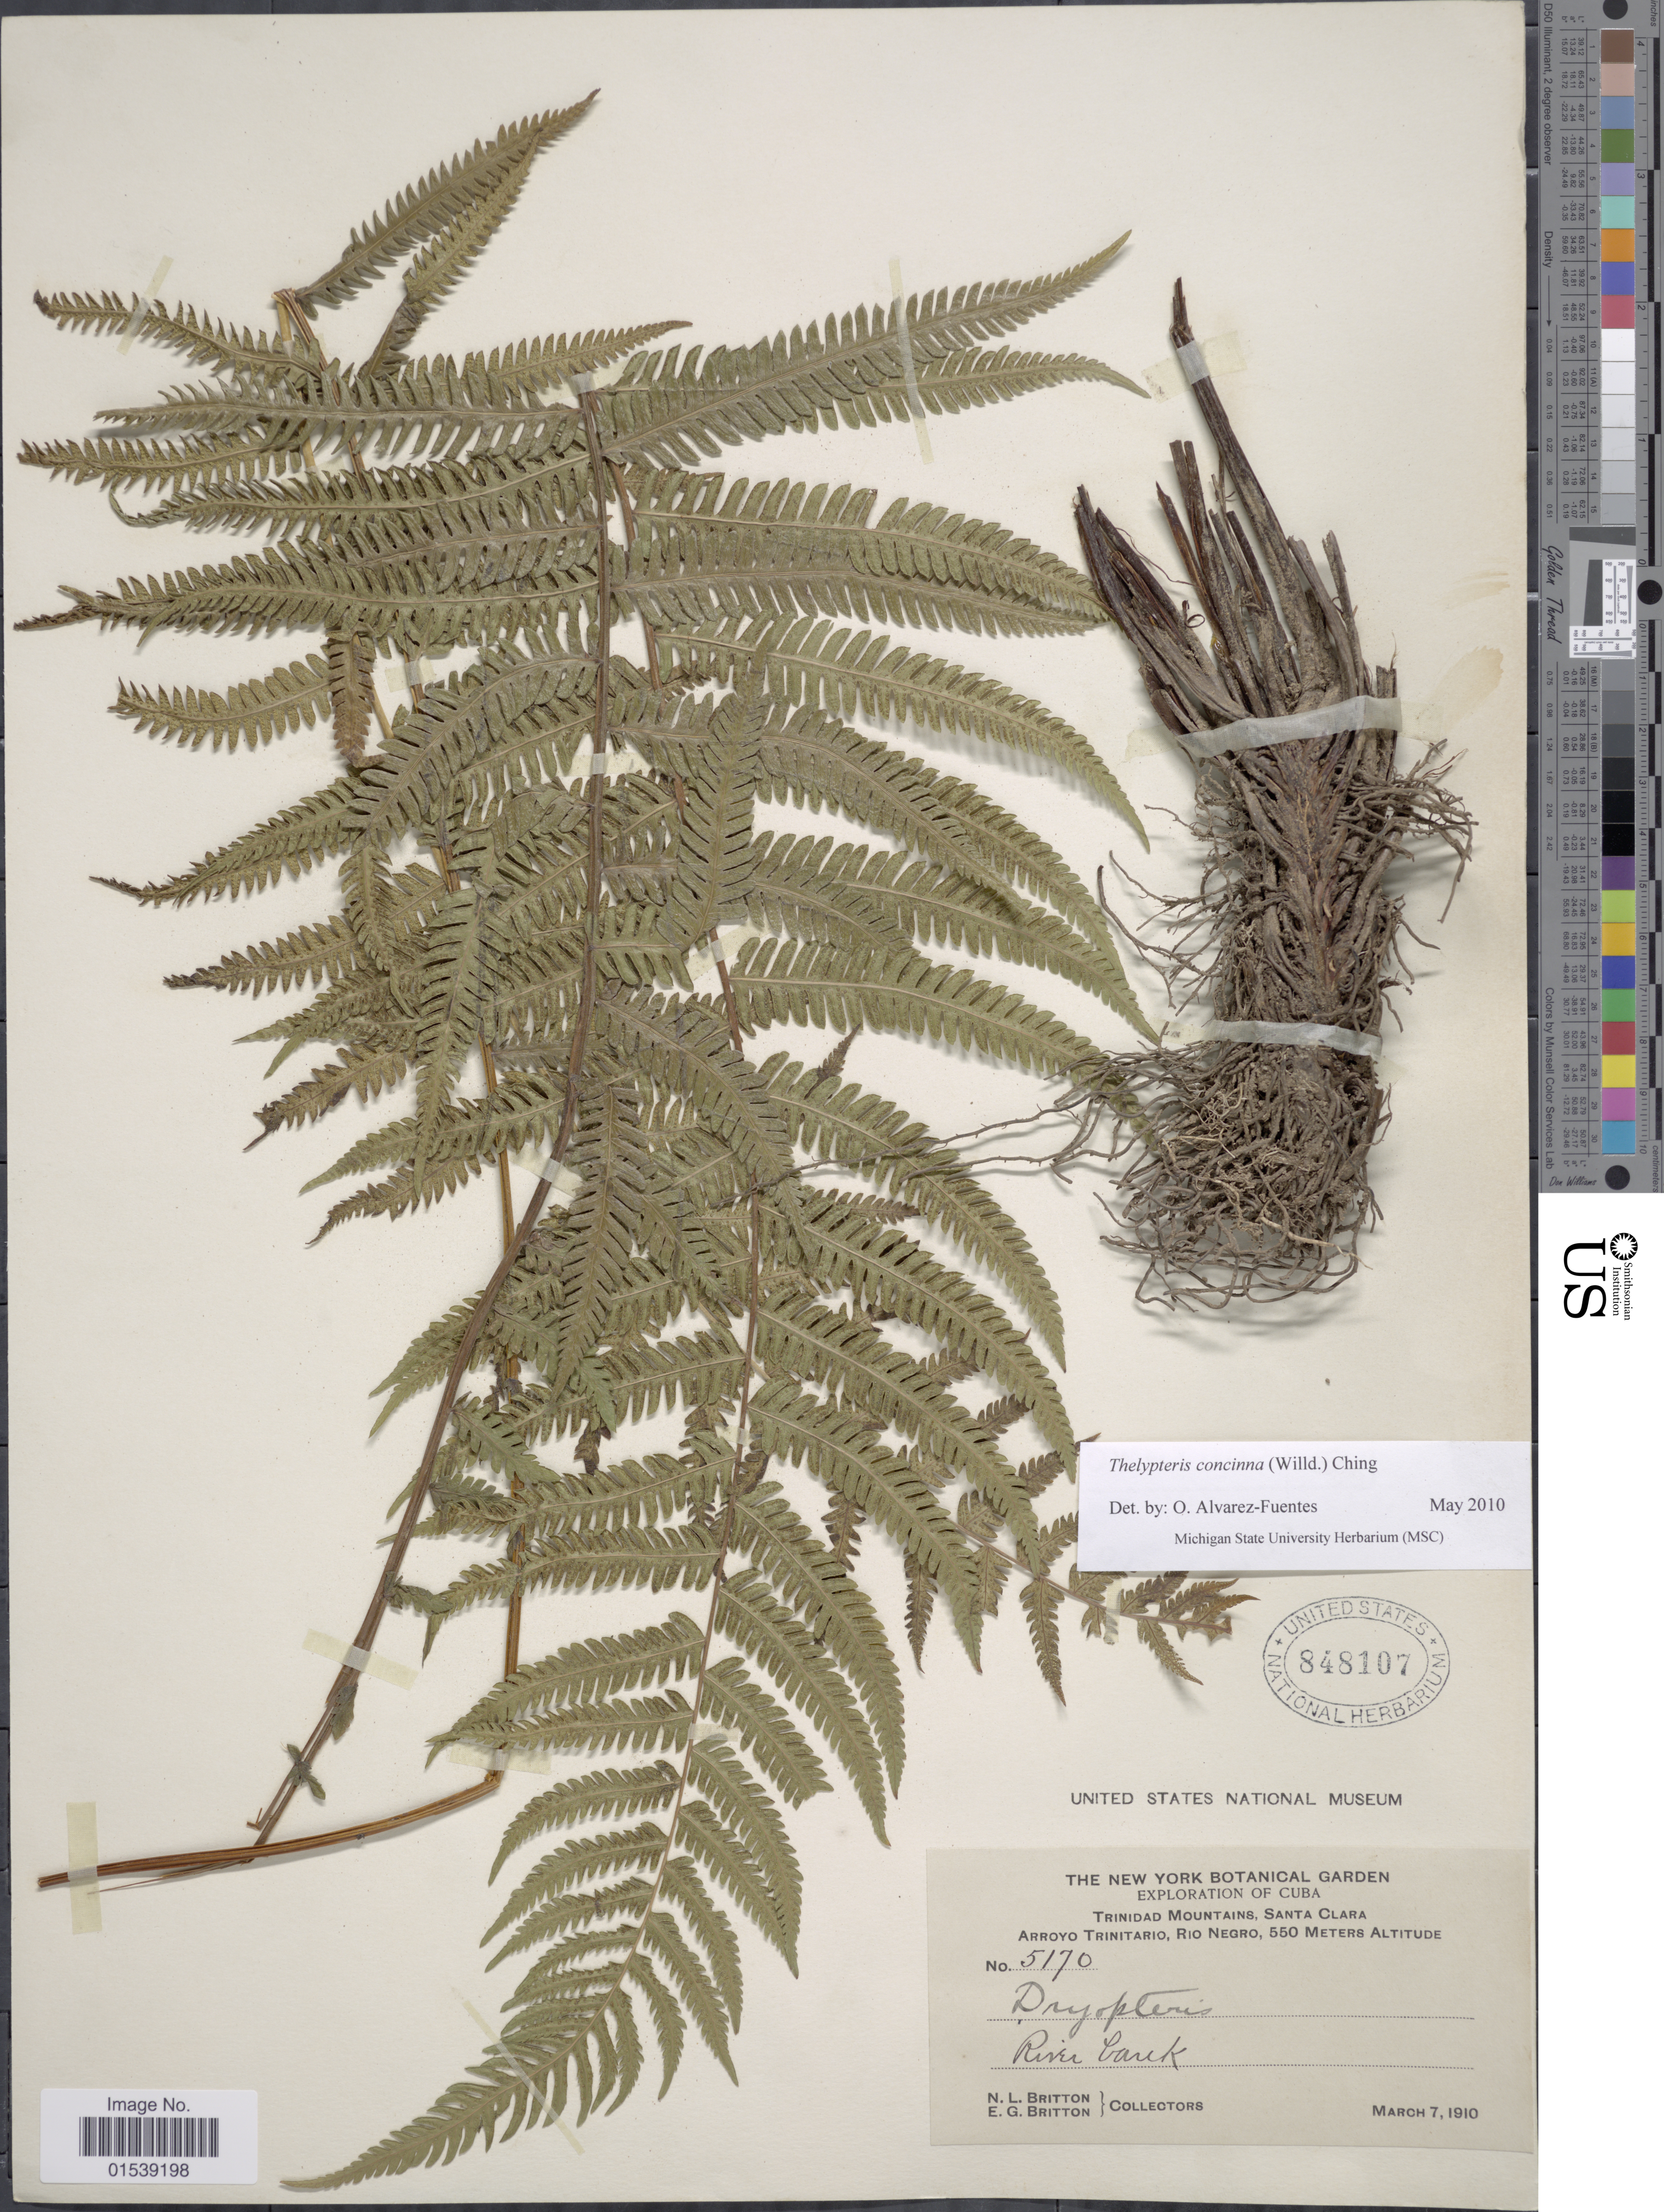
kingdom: Plantae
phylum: Tracheophyta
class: Polypodiopsida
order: Polypodiales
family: Thelypteridaceae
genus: Amauropelta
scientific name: Amauropelta concinna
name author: (Willd.) Pic. Serm.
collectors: N. Britton & E. G. Britton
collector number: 5170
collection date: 1910-03-07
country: Cuba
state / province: Las Villas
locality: Trinidad Mountains, Santa Clara, Arroyo Trinitario, Rio Negro, River bank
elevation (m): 550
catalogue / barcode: US 848107